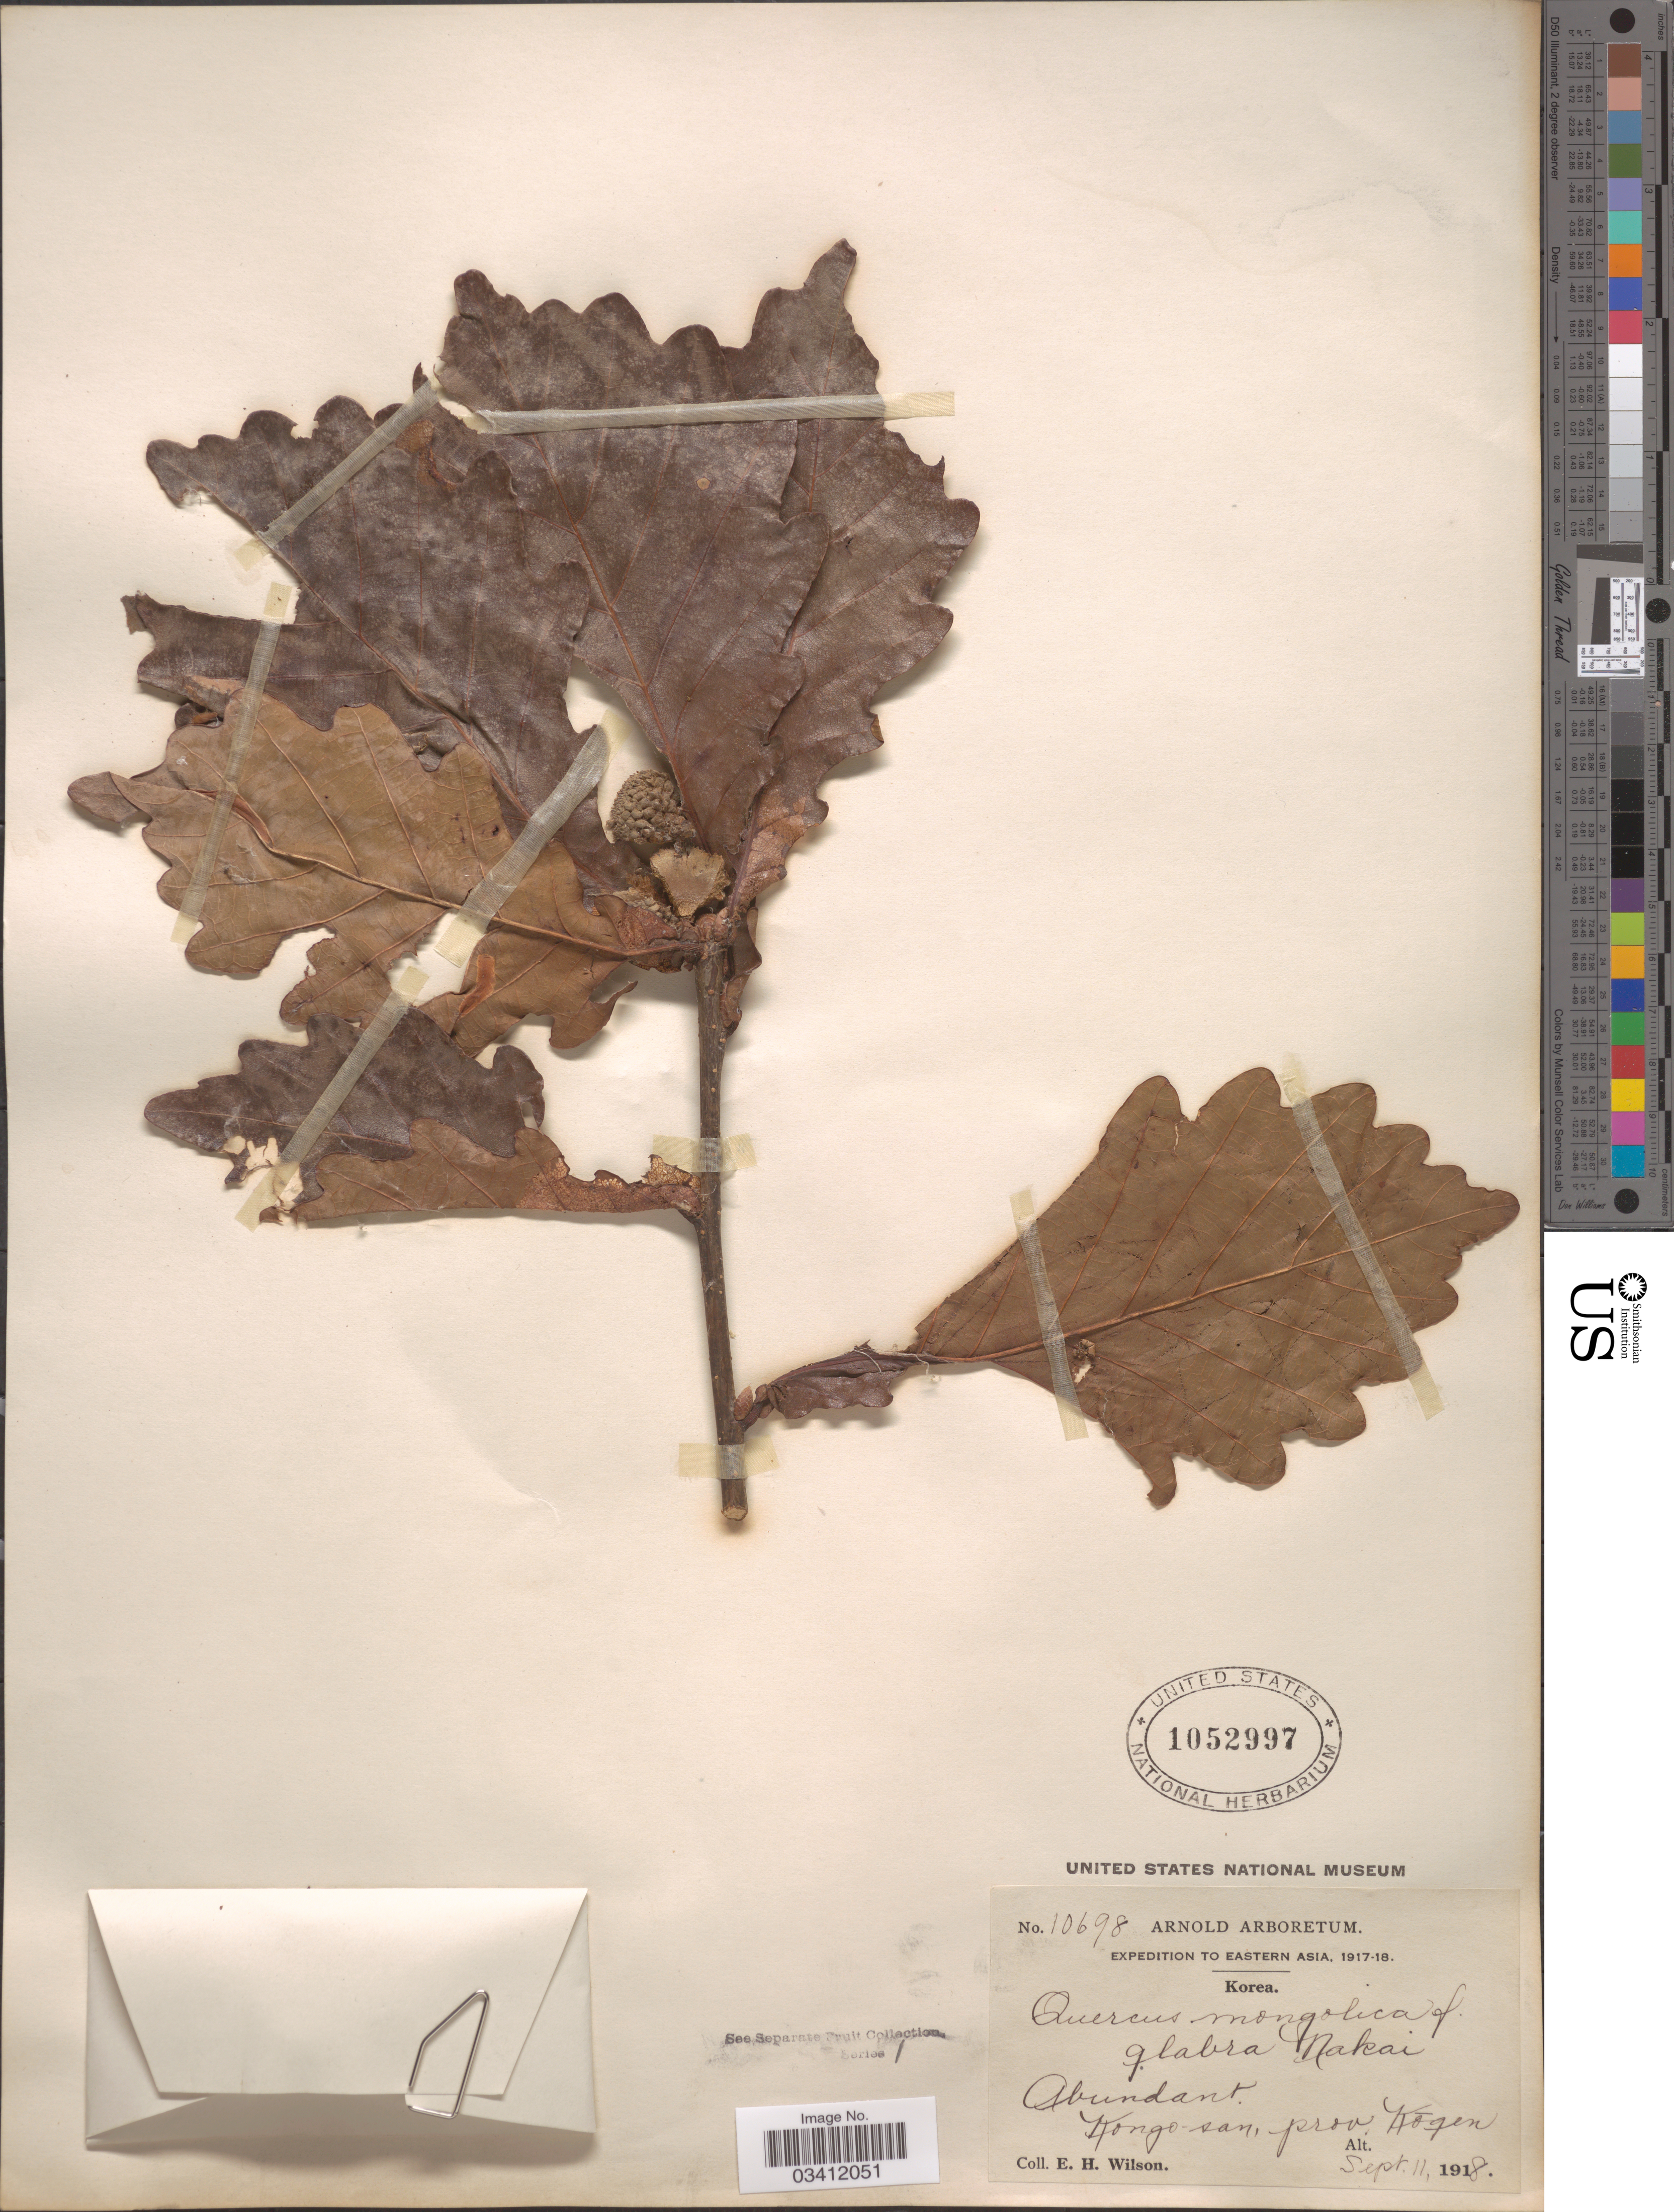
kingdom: Plantae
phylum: Tracheophyta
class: Magnoliopsida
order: Fagales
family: Fagaceae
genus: Quercus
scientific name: Quercus mongolica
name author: Fisch. ex Ledeb.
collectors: E. Wilson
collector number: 10698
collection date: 1918-09-11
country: North Korea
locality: Eastern Asia. Korea. Kongo-san, prov. Kogen.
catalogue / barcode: US 1052997